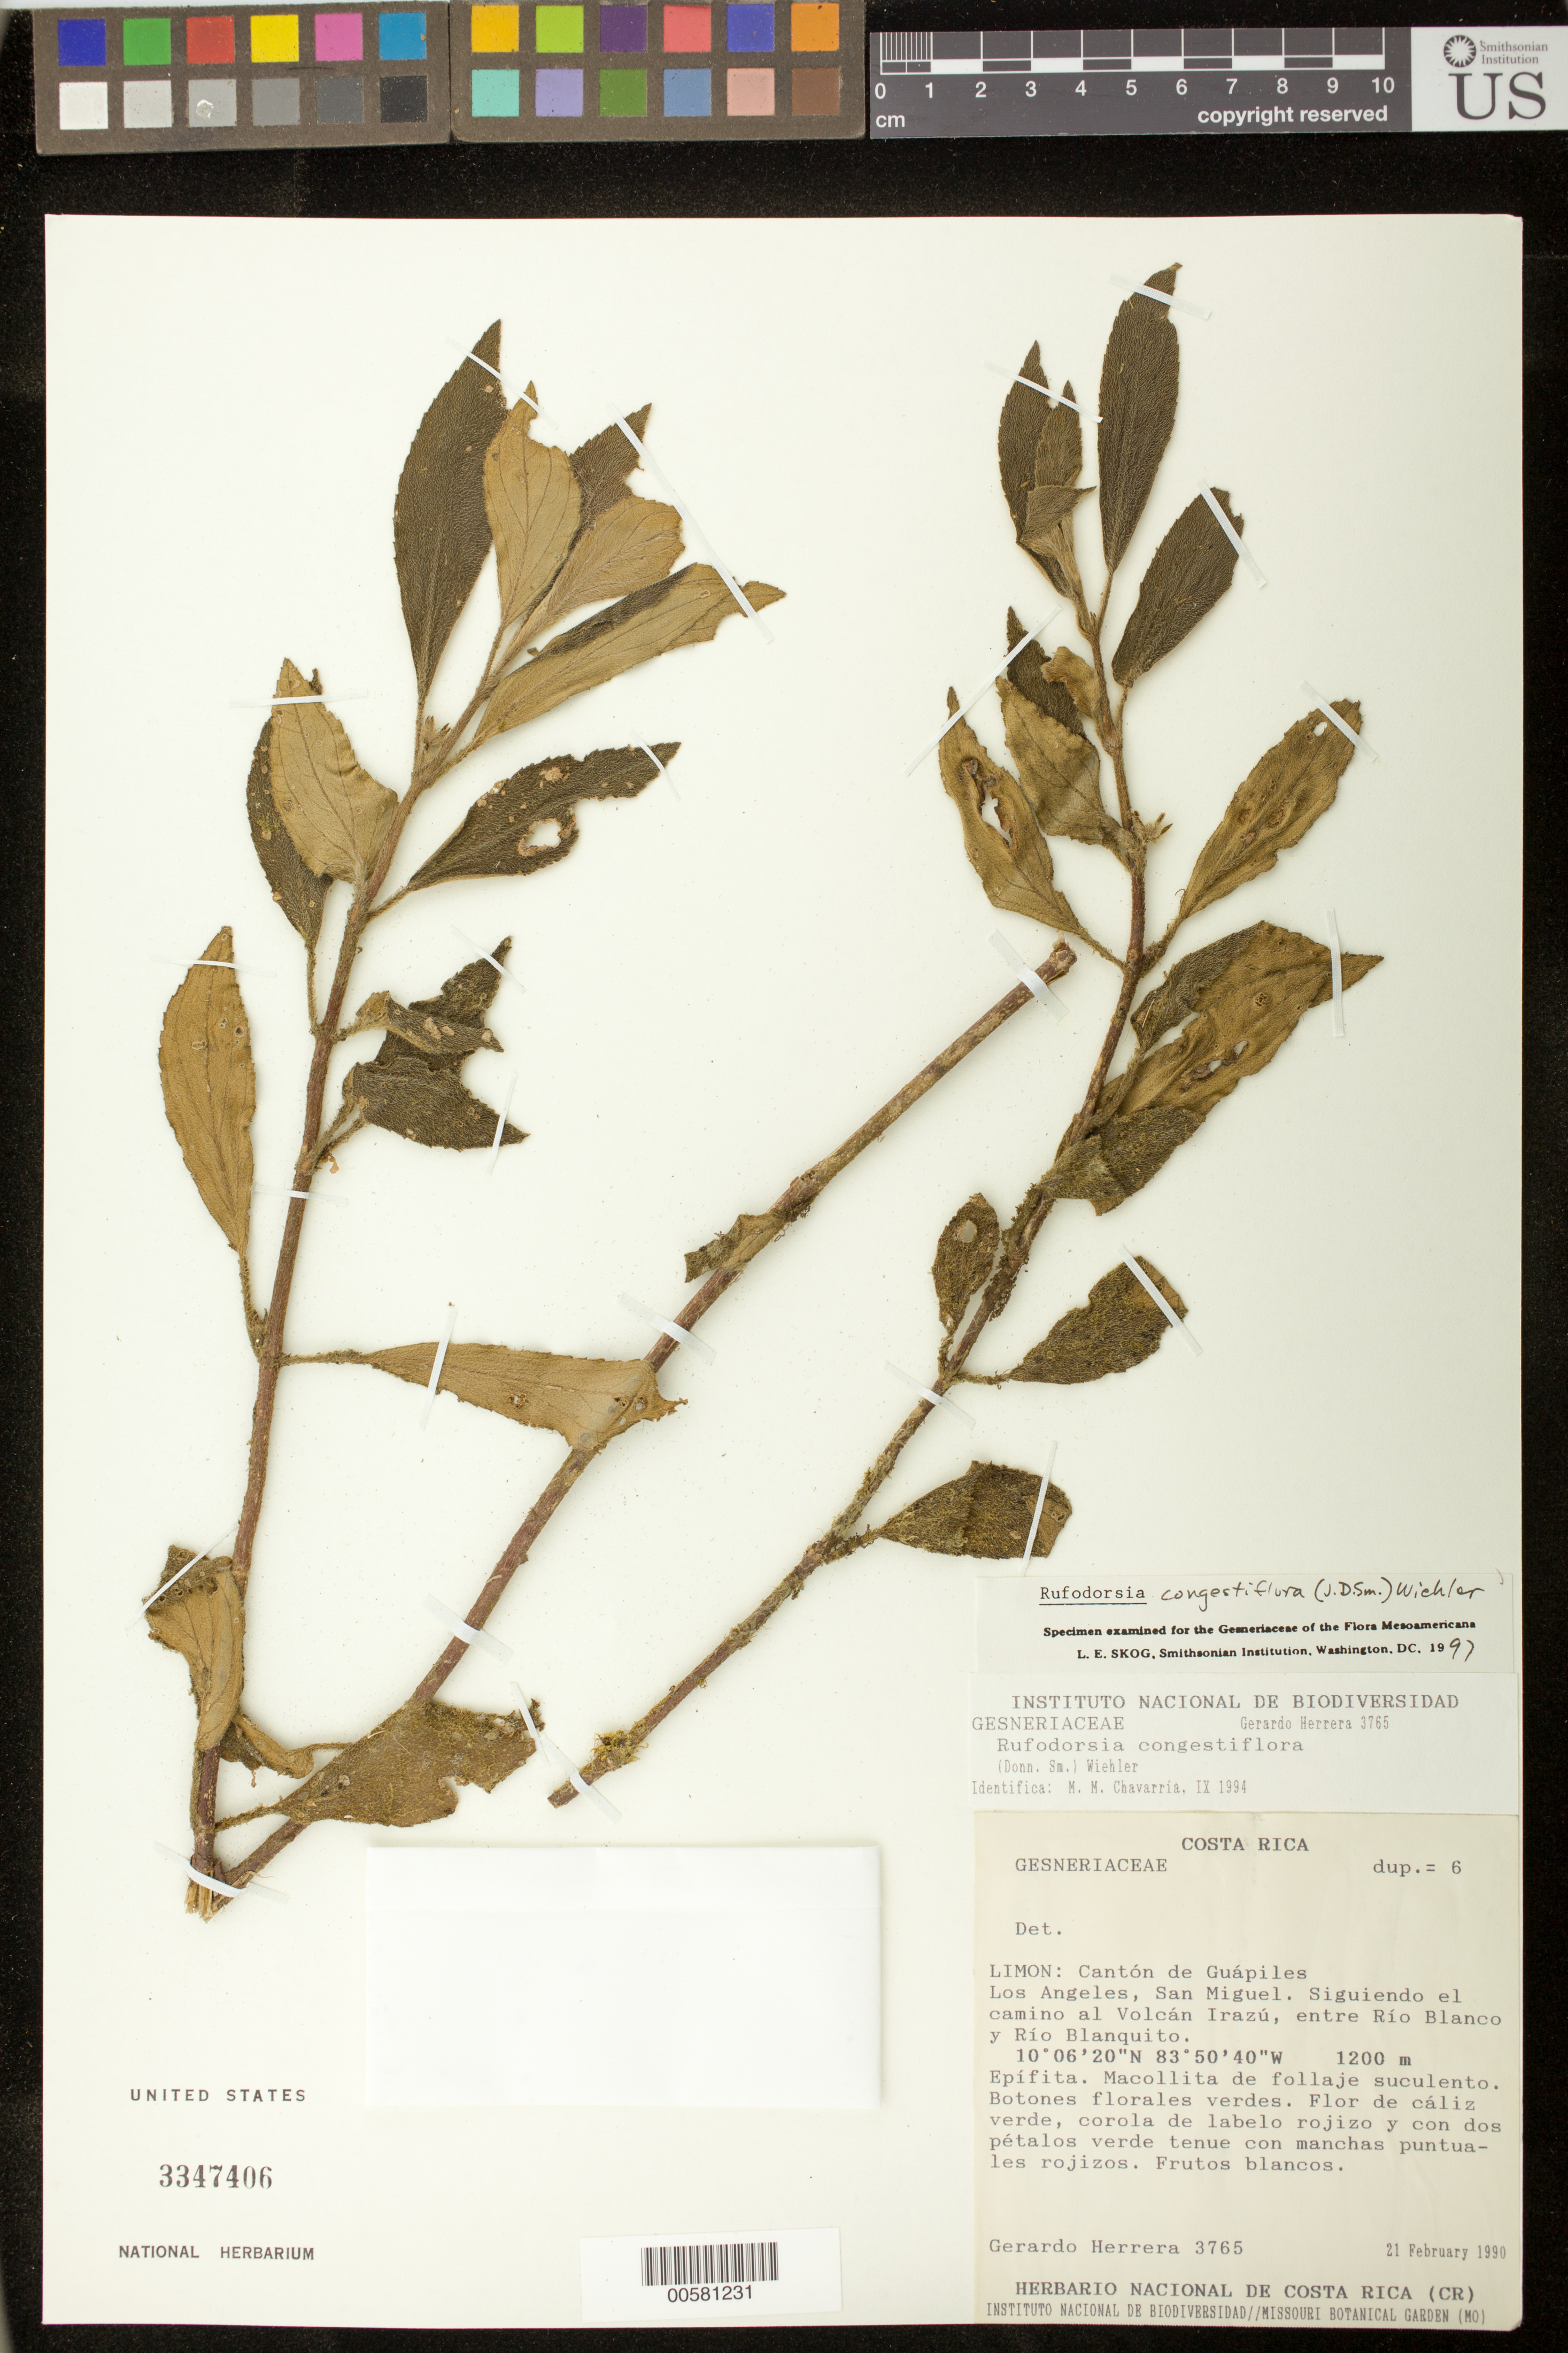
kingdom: Plantae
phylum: Tracheophyta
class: Magnoliopsida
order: Lamiales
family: Gesneriaceae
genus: Rufodorsia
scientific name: Rufodorsia congestiflora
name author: (Donn. Sm.) Wiehler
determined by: Skog, Laurence E.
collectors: G. Herrera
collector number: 3765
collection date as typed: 21 Feb 1990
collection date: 1990-02-21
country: Costa Rica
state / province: Limón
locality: Cantón de Guápiles; Los Angeles, San Miguel; Siguiendo el camino al Volcán Irazú, entre Río Blanco y Río Blanquito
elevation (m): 1200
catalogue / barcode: US 3347406